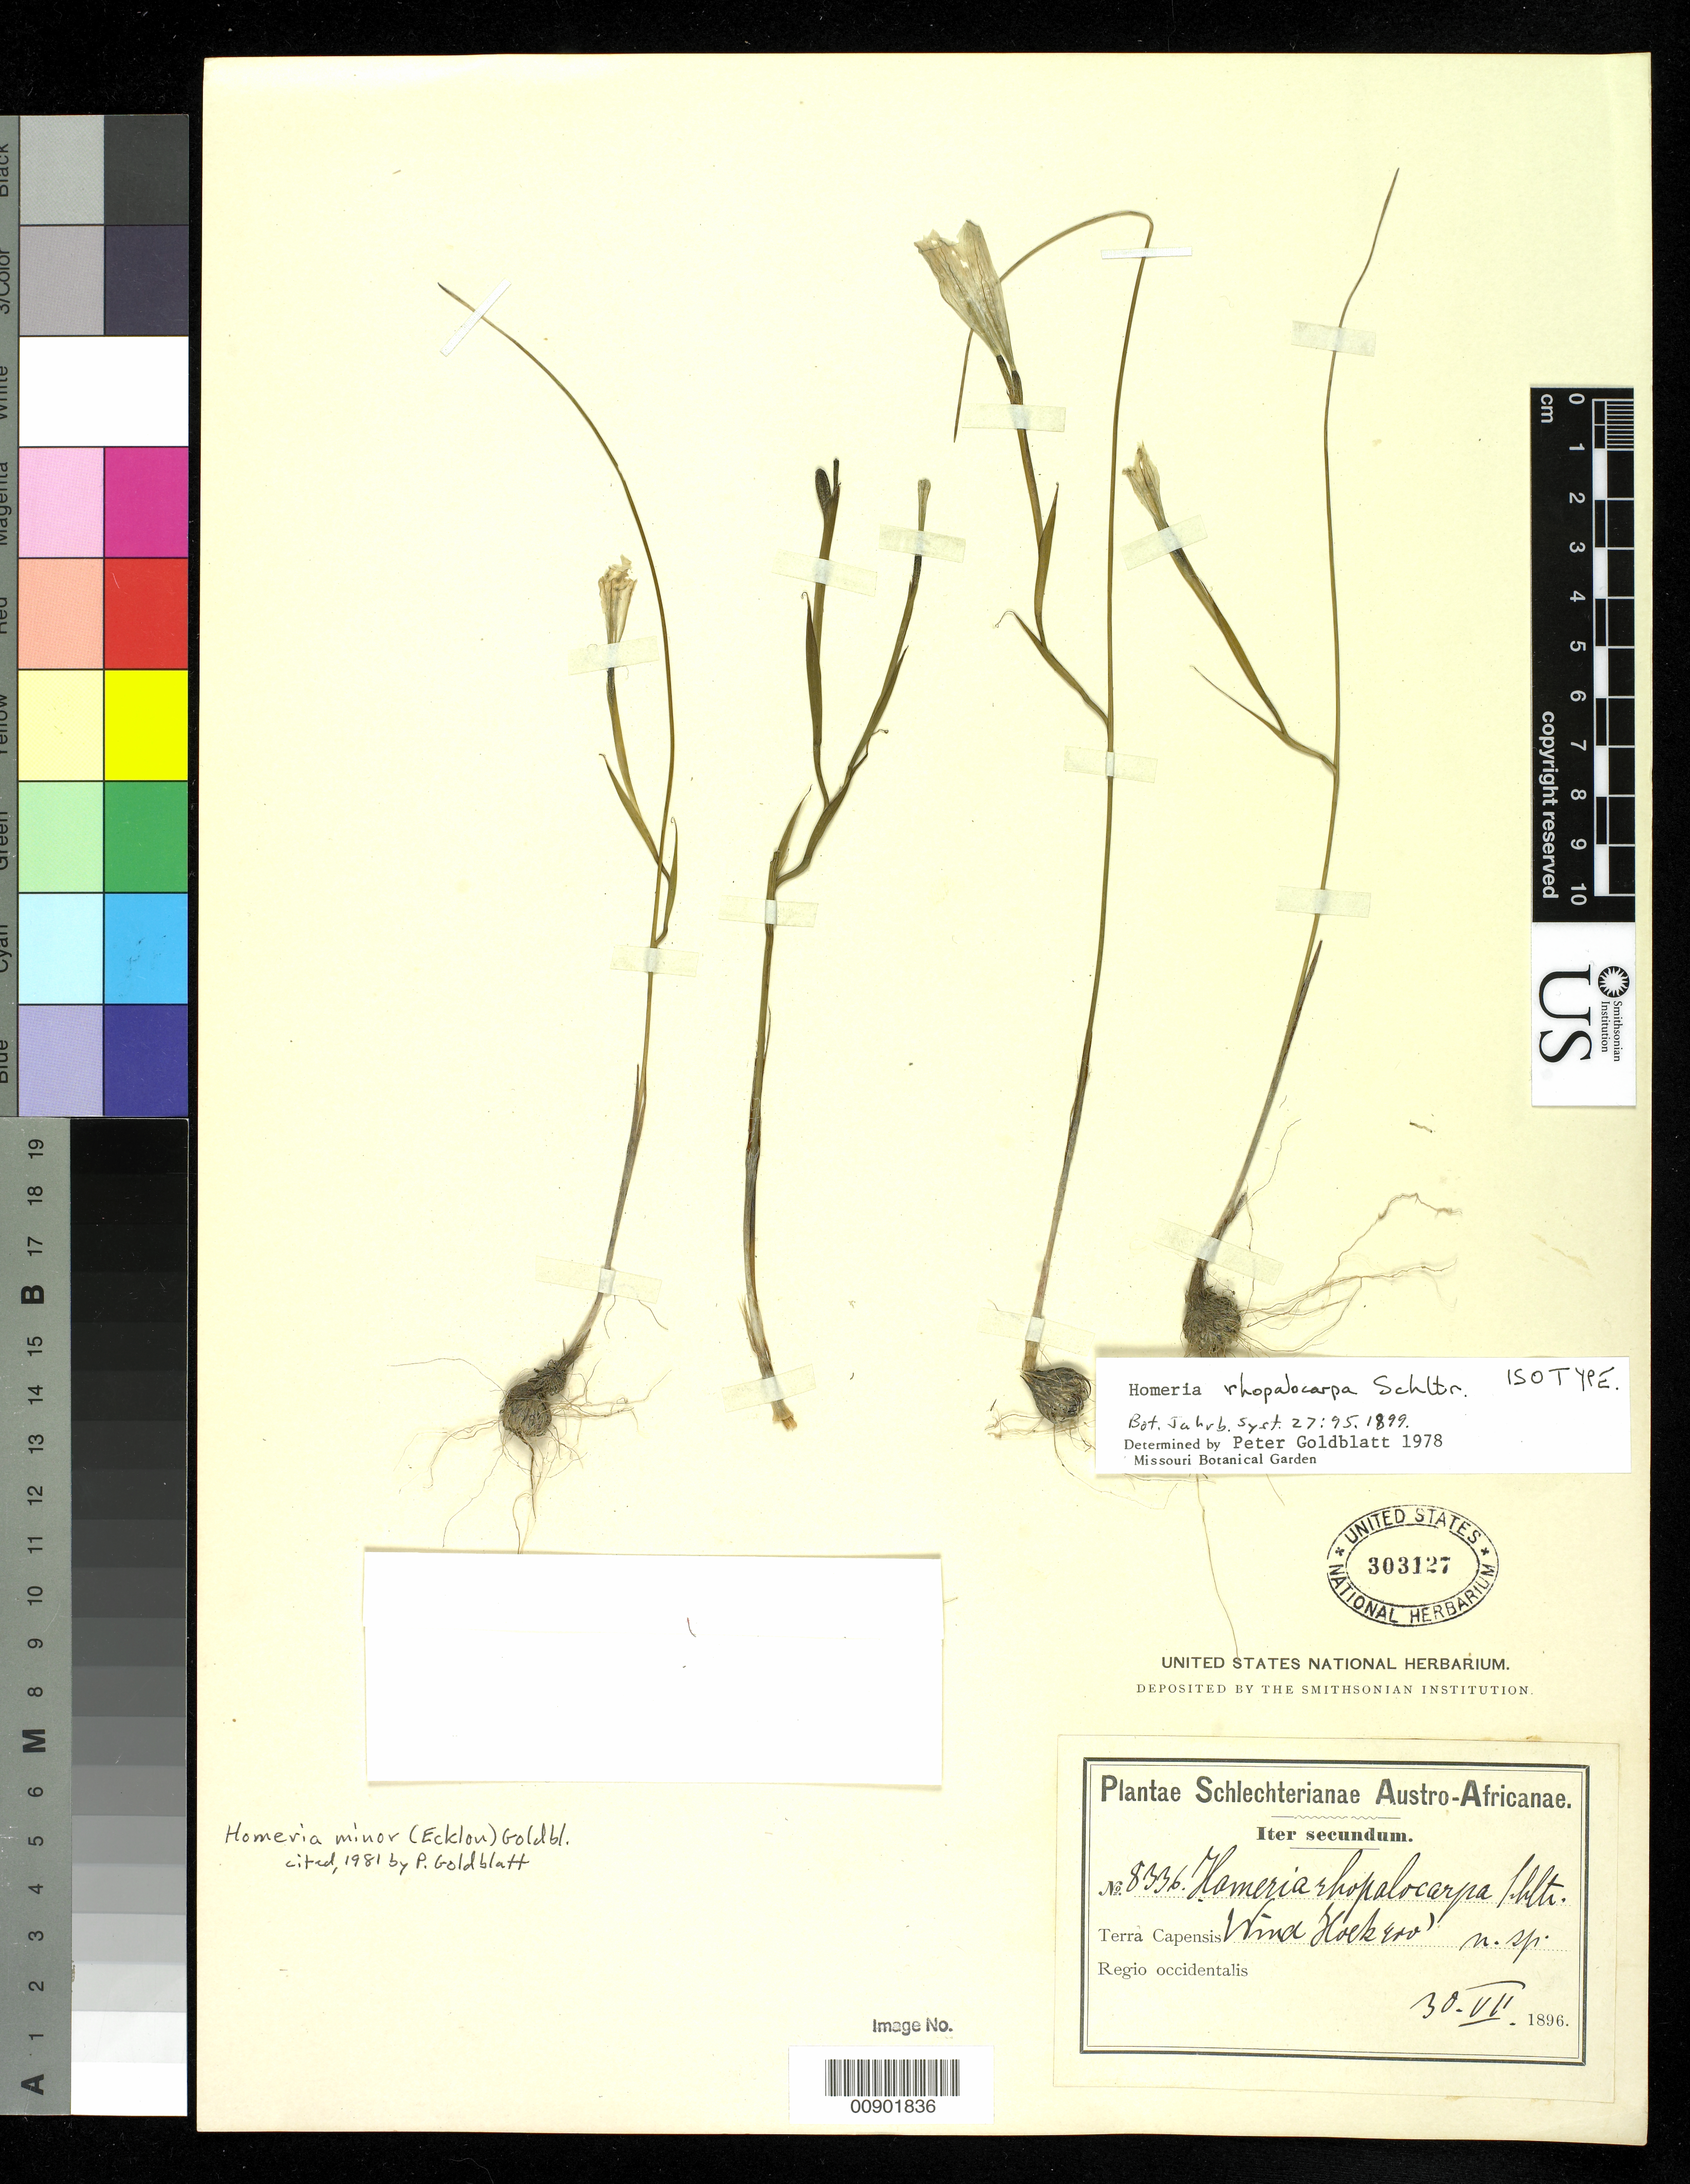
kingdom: Plantae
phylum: Tracheophyta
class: Liliopsida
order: Asparagales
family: Iridaceae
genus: Homeria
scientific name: Homeria rhopalocarpa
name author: Schltr.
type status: Isotype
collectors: F. R. R. Schlechter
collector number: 8336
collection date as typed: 30 Jul 1896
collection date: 1896-07-30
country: South Africa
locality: Terra Capensis, Wind Hoek.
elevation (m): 122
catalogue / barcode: US 303127